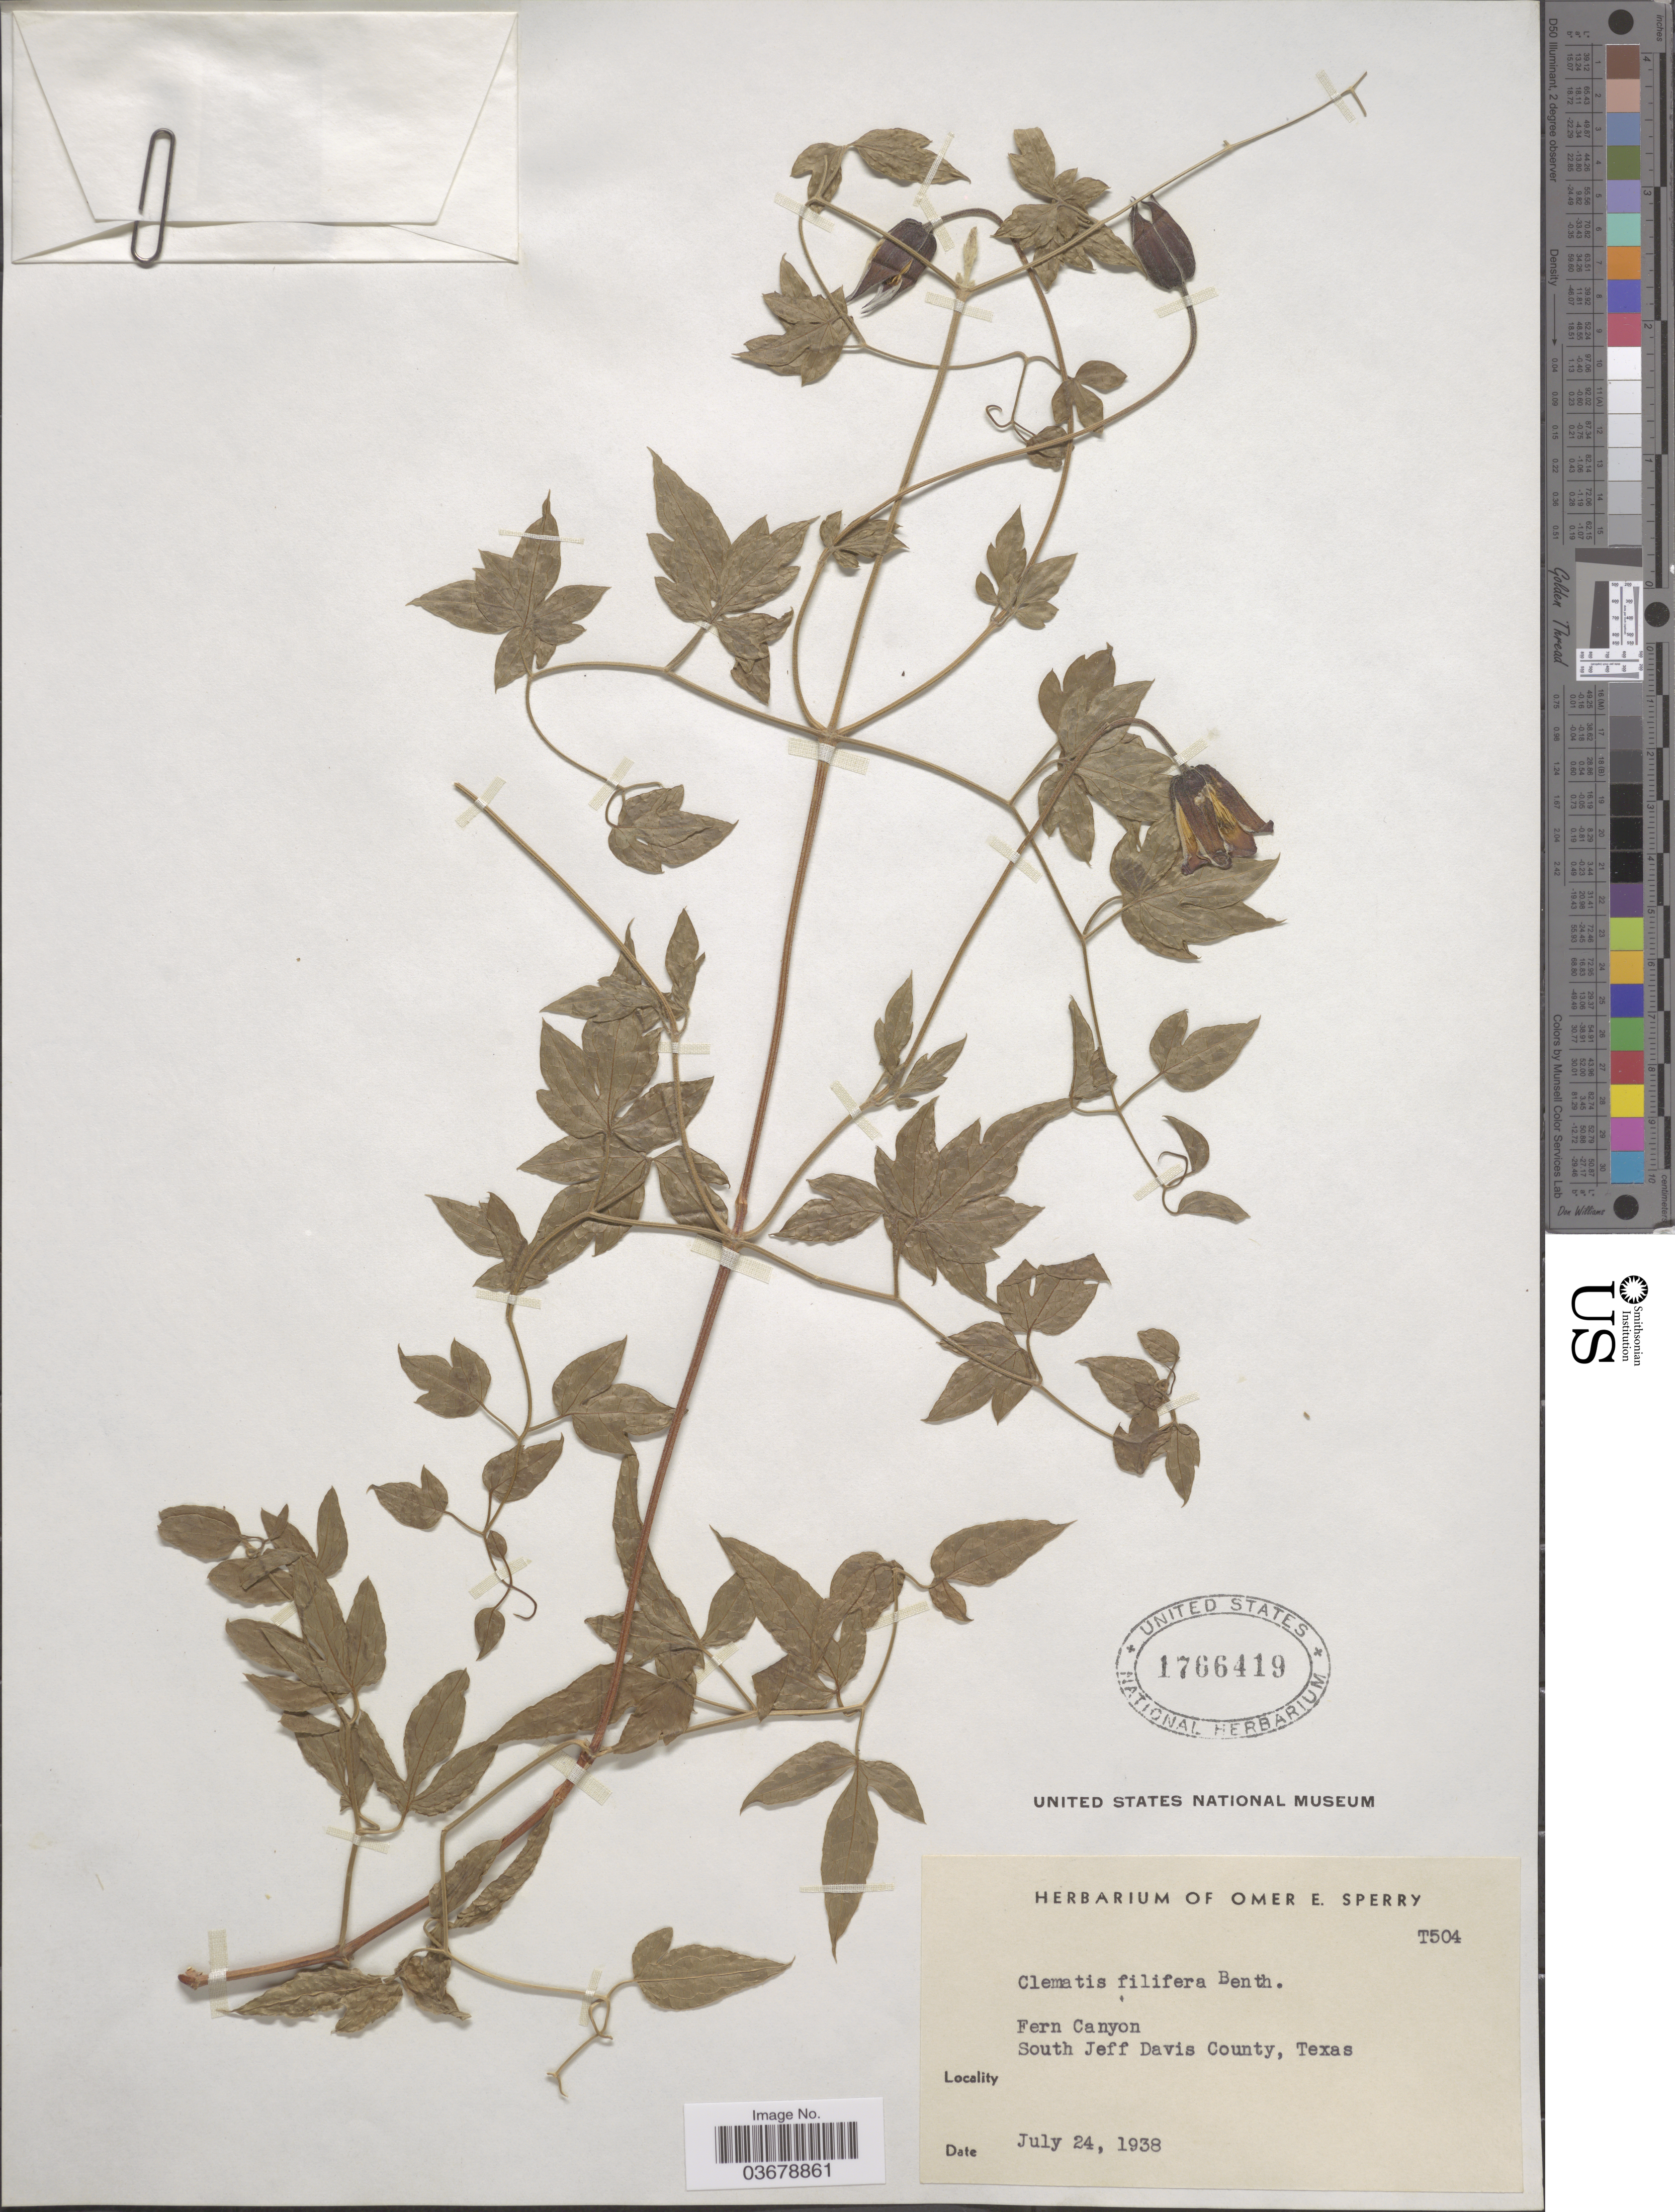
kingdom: Plantae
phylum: Tracheophyta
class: Magnoliopsida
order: Ranunculales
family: Ranunculaceae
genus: Clematis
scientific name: Clematis viorna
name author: L.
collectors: ex. herb. Omer E. Sperry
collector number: T504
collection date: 1938-07-24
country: United States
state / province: Texas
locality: Fern Canyon. South Jeff Davis County.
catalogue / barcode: US 1766419